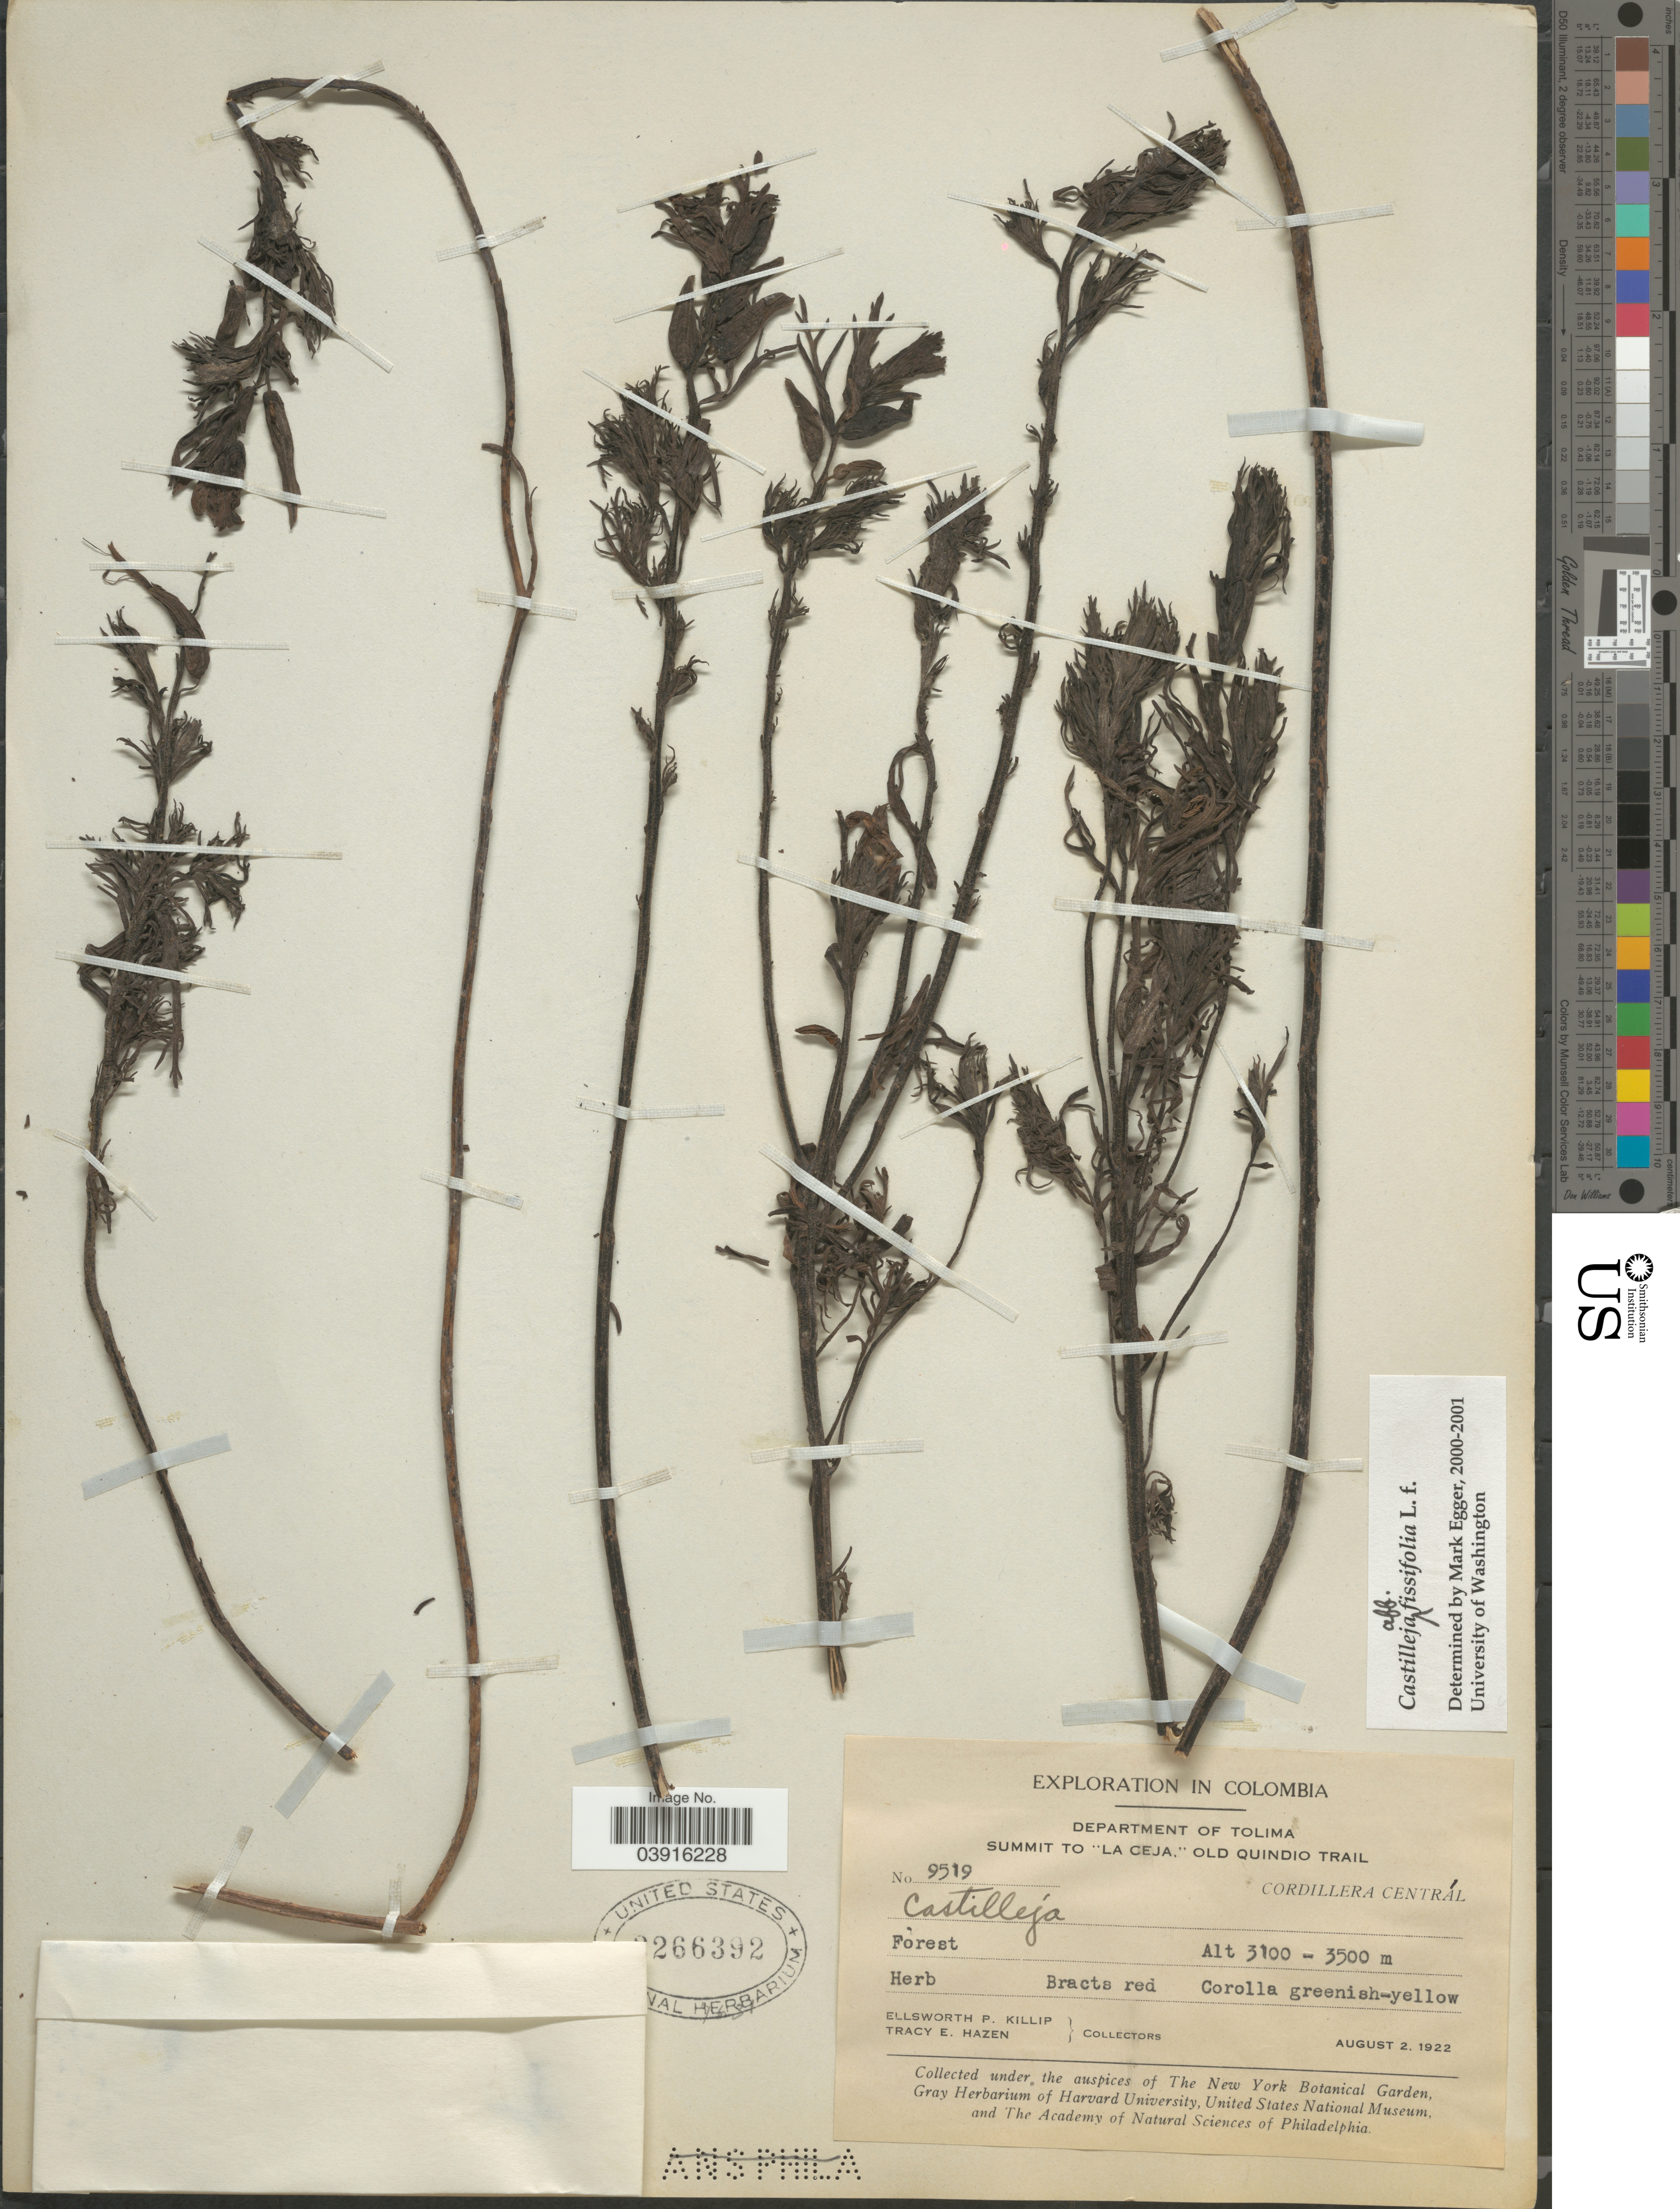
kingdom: Plantae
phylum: Tracheophyta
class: Magnoliopsida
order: Lamiales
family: Orobanchaceae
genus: Castilleja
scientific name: Castilleja fissifolia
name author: L. f.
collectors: E. P. Killip & T. E. Hazen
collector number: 9519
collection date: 1922-08-02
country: Colombia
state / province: Tolima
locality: Department of Tolima. Summit to "La Ceja." Old Quindio Trail. Cordillera Central. Forest.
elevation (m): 3100